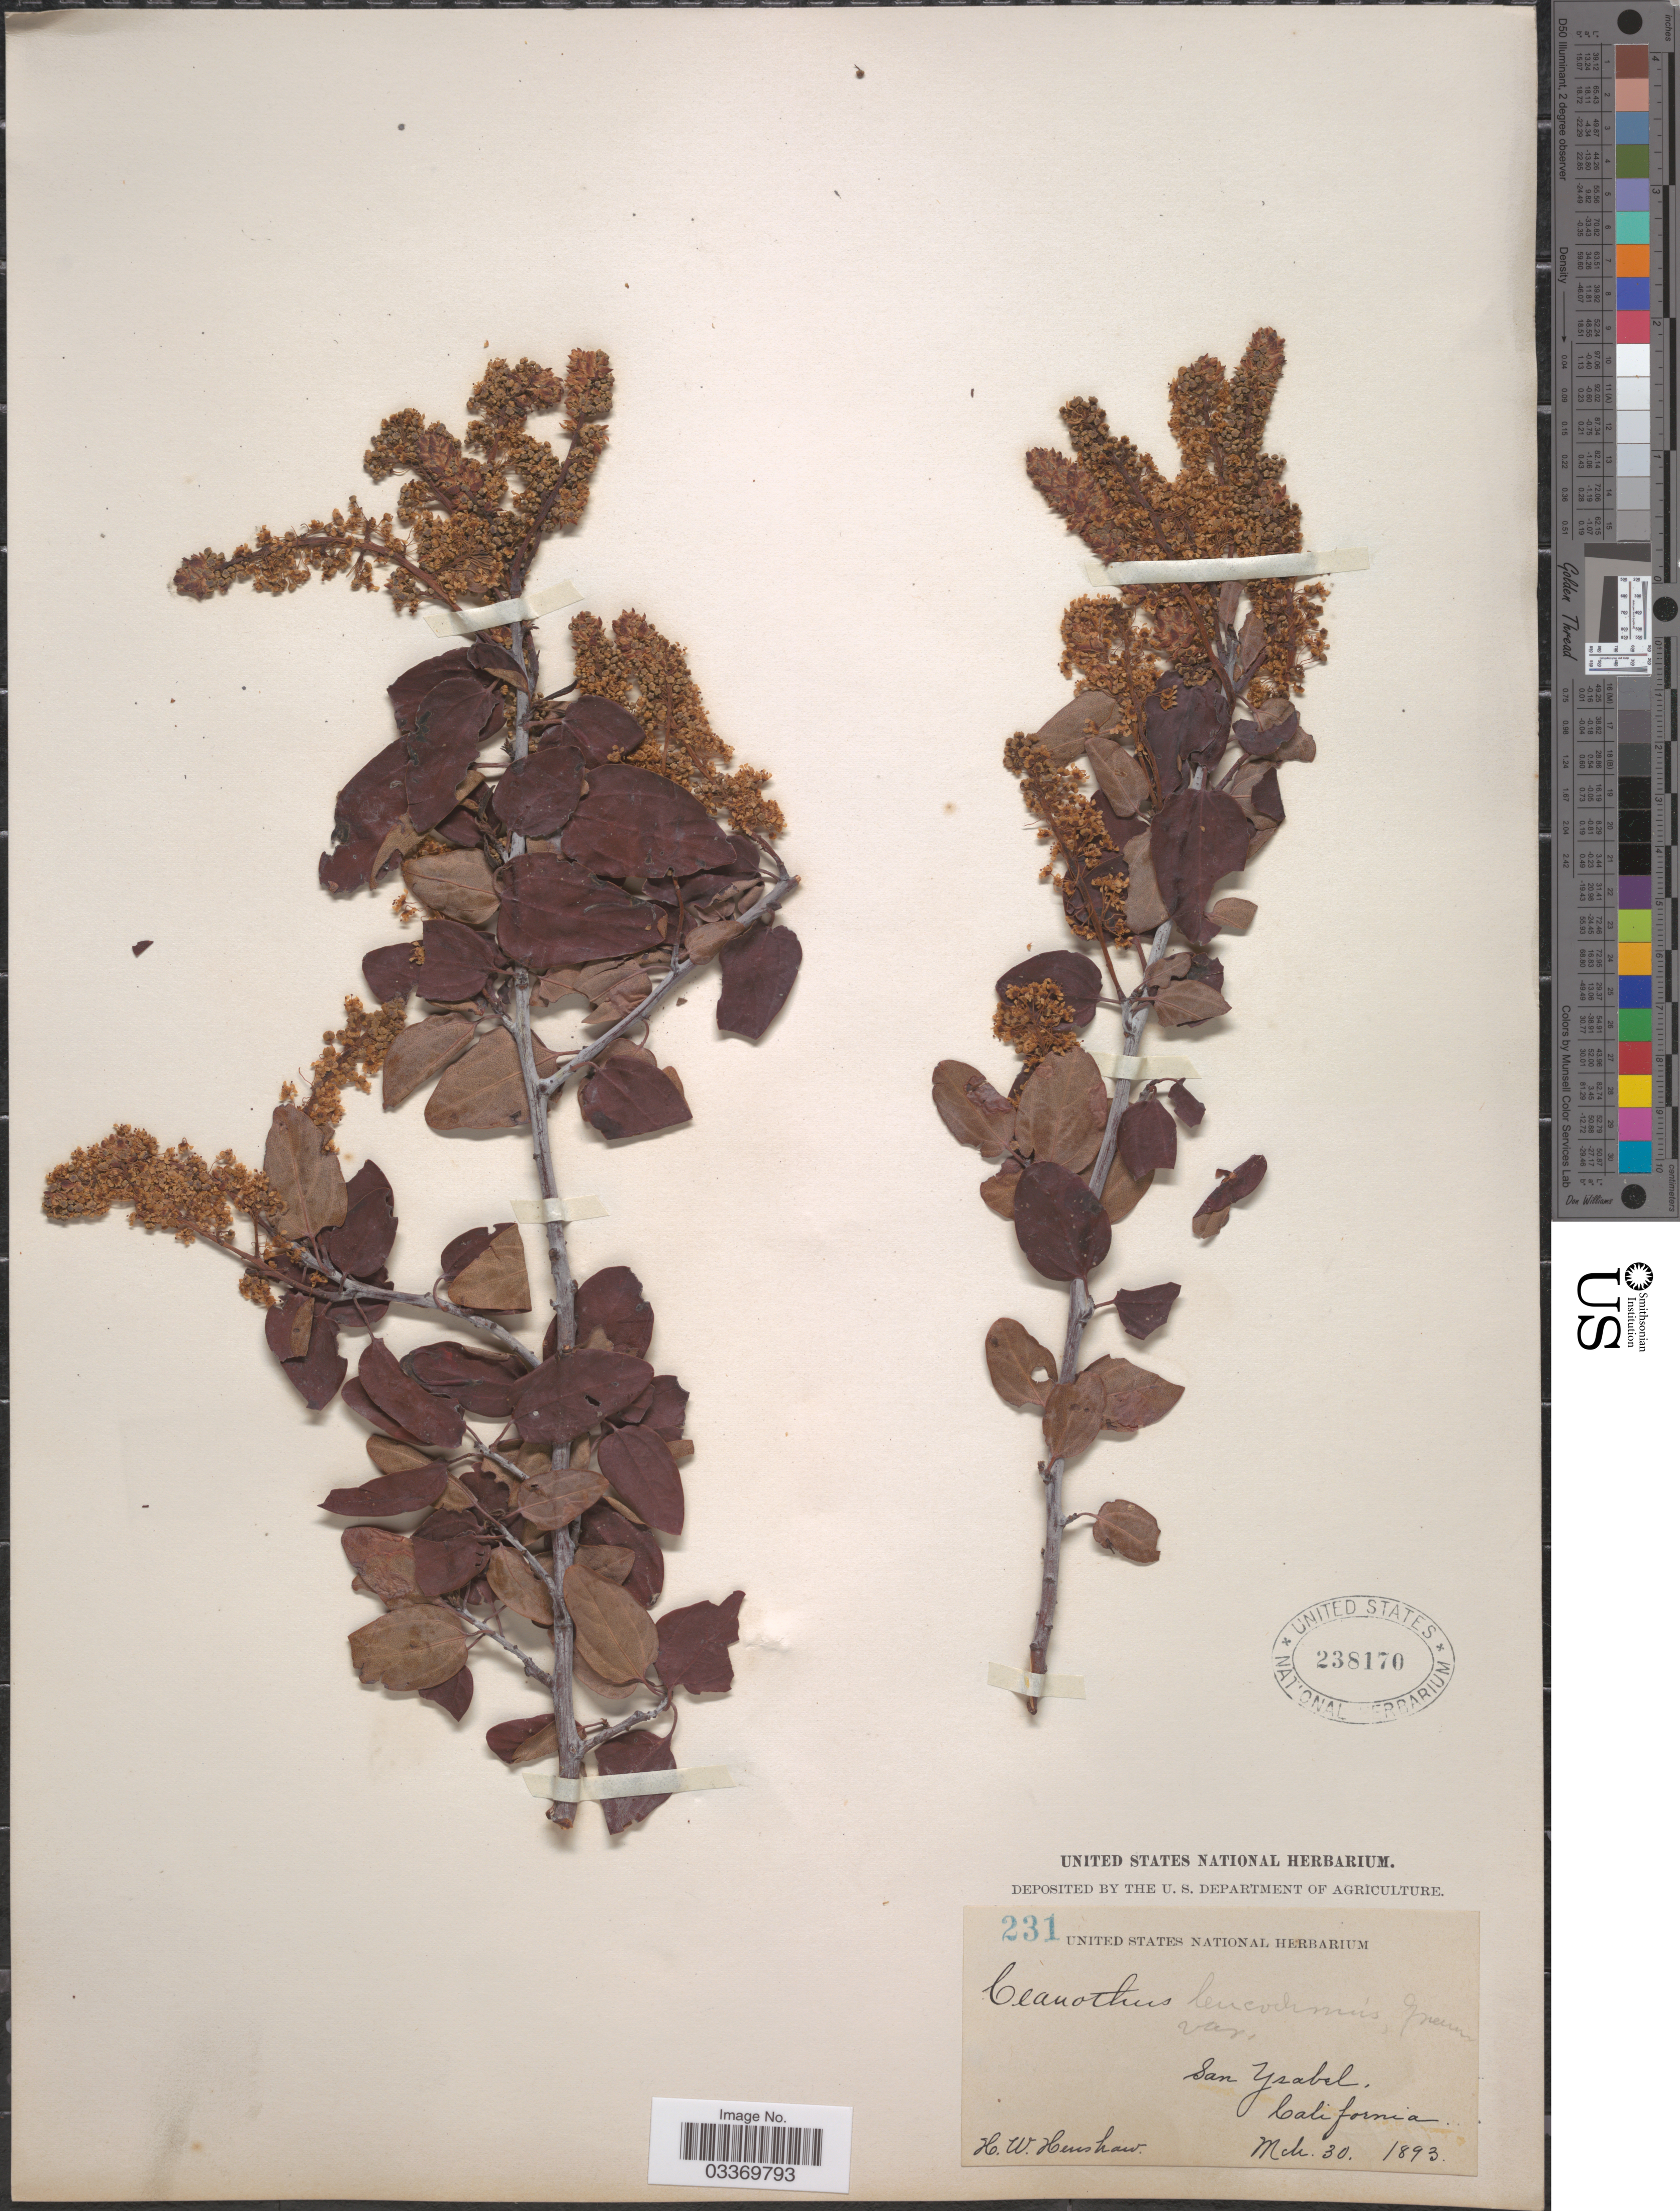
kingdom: Plantae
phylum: Tracheophyta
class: Magnoliopsida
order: Rosales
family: Rhamnaceae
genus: Ceanothus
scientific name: Ceanothus leucodermis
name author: Greene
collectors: H. Henshaw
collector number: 231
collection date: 1893-03-30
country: United States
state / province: California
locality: San Ysabel.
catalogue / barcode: US 238170